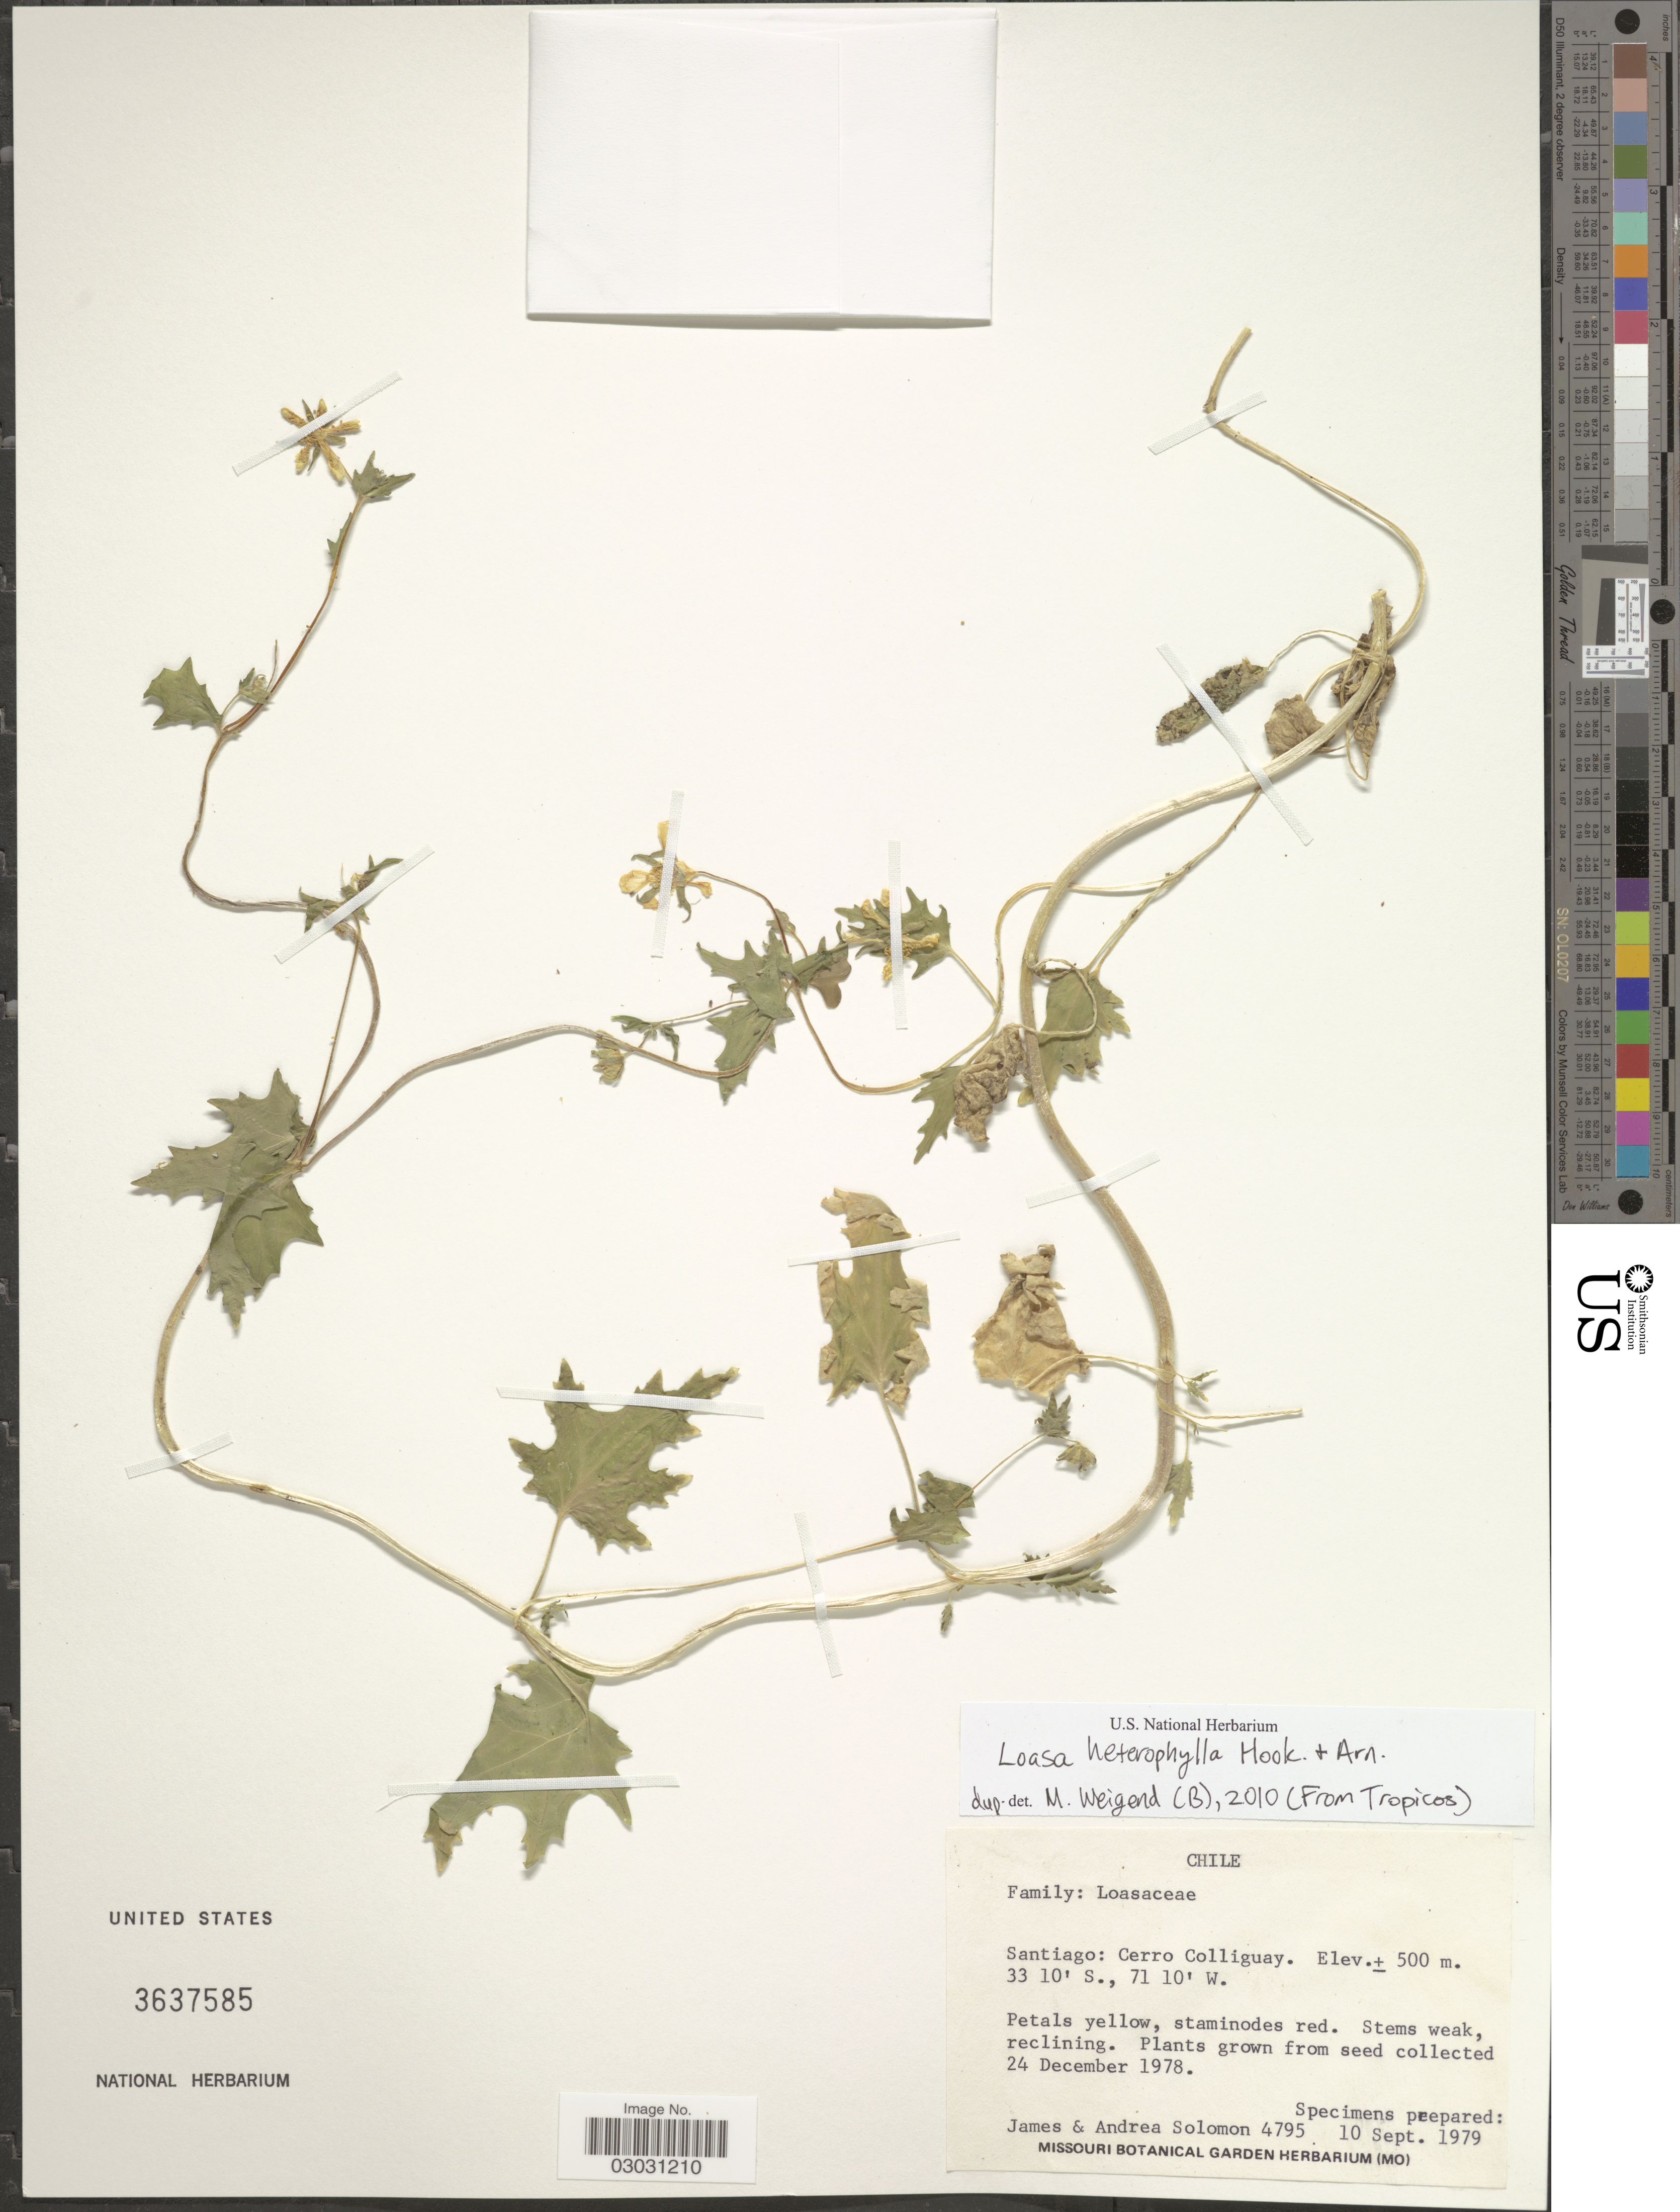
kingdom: Plantae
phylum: Tracheophyta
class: Magnoliopsida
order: Cornales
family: Loasaceae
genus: Loasa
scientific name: Loasa heterophylla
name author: Hook. & Arn.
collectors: J. C. Solomon & A. Solomon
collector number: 4795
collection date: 1979-09-10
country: Chile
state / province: Región Metropolitana (RM)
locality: Santiago: Cerro Colliguay.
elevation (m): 500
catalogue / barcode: US 3637585